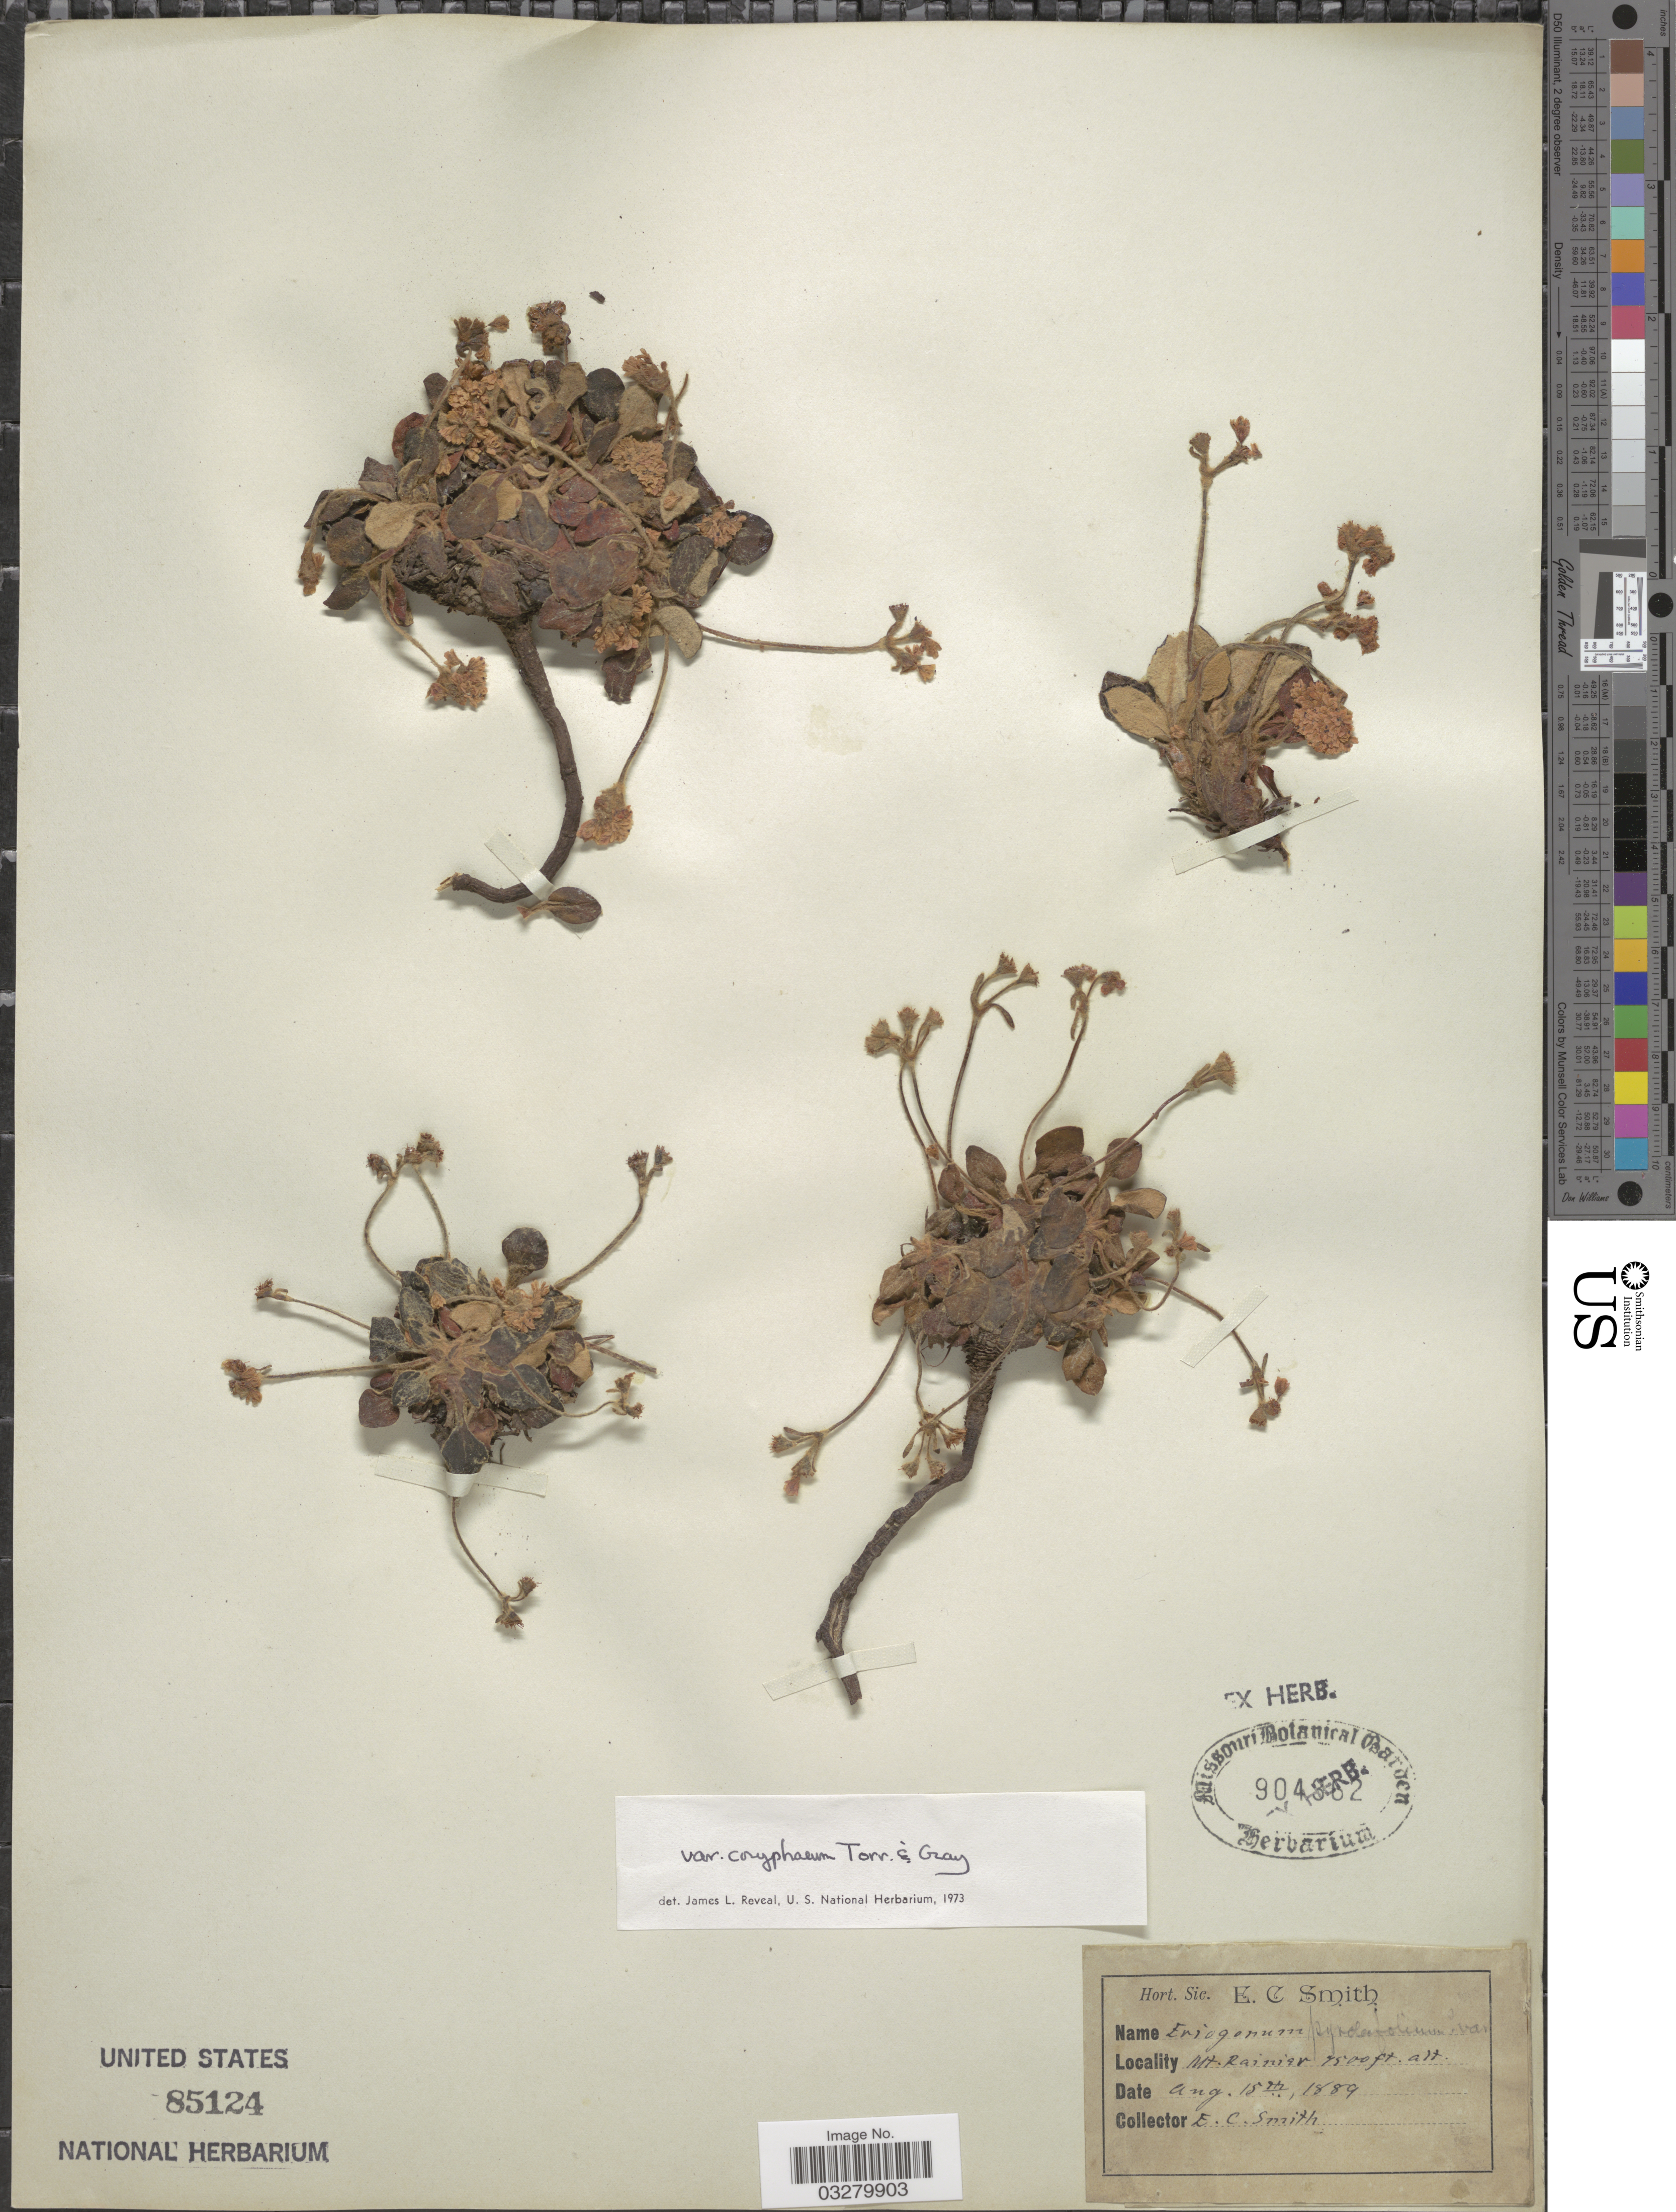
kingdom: Plantae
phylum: Tracheophyta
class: Magnoliopsida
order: Caryophyllales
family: Polygonaceae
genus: Eriogonum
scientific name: Eriogonum pyrolifolium var. coryphaeum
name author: Torr. & A. Gray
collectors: E. Smith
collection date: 1889-08-15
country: United States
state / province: Washington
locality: Mt. Rainier.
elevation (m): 1372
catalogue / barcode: US 85124